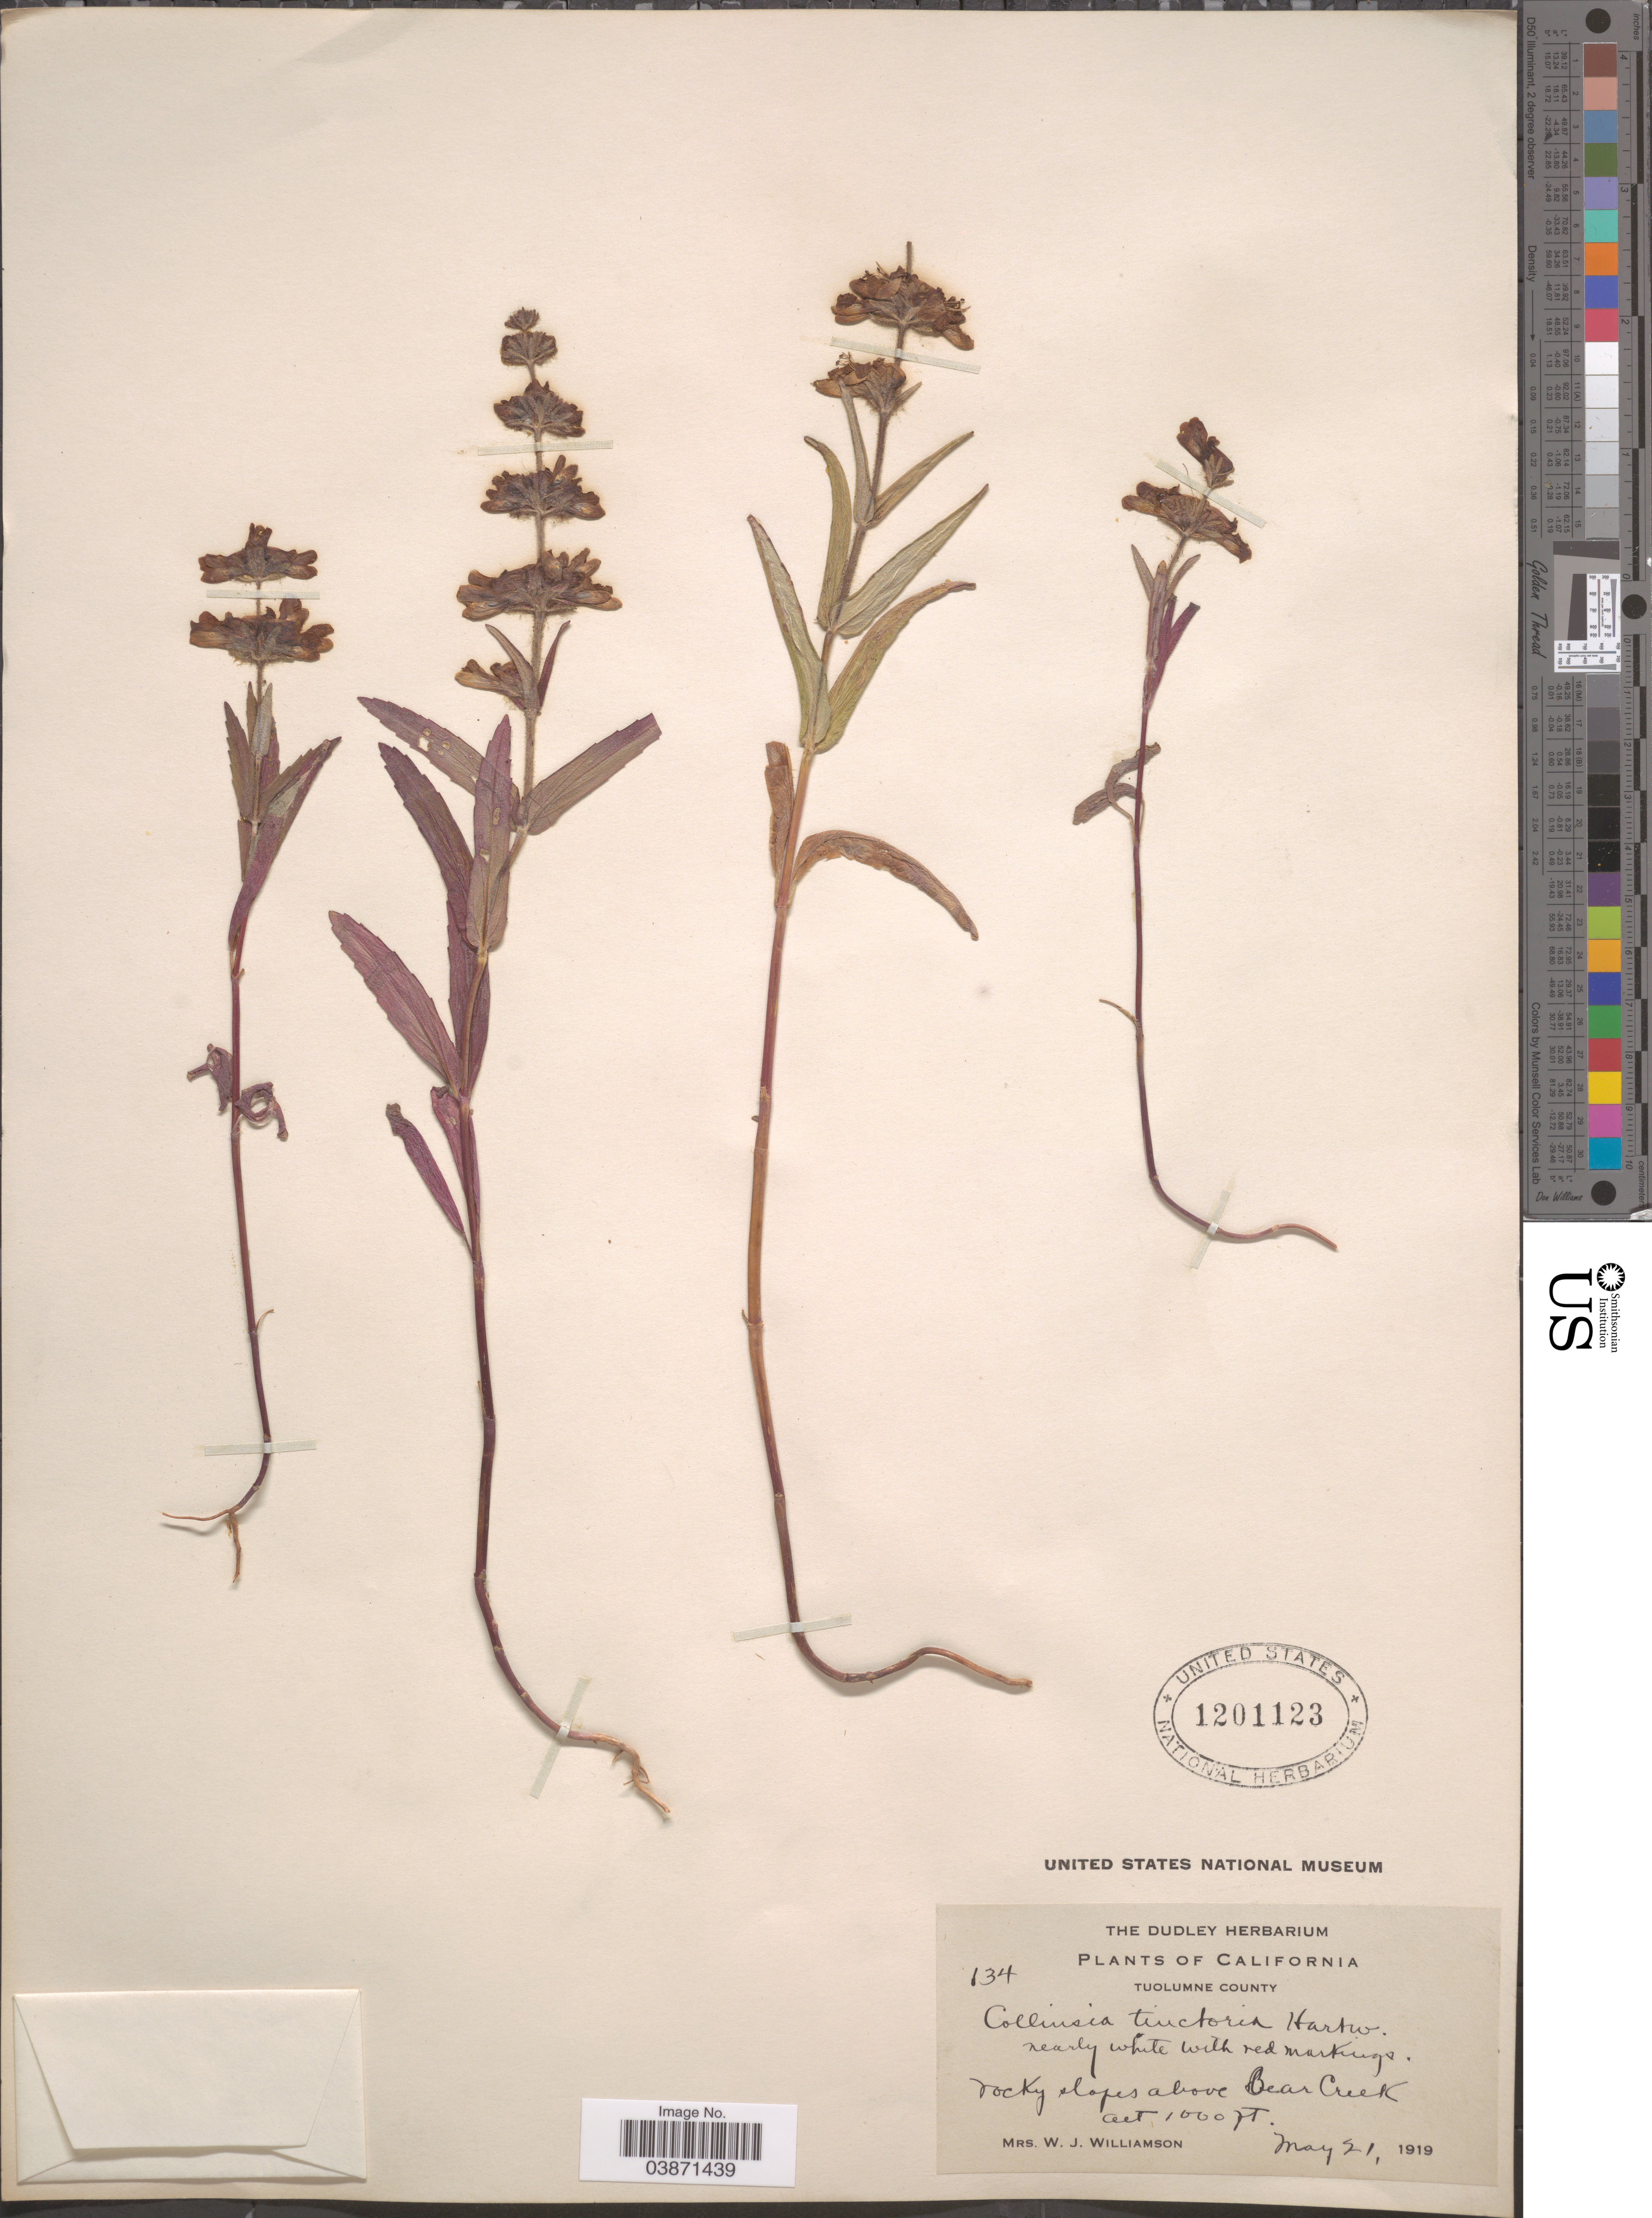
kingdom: Plantae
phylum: Tracheophyta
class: Magnoliopsida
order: Lamiales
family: Plantaginaceae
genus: Collinsia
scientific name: Collinsia tinctoria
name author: Hartw. ex Benth.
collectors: W. Williamson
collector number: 134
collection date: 1919-05-21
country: United States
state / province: California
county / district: Tuolumne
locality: Tuolumne County. Rocky slopes above Bear Creek.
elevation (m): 305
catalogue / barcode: US 1201123